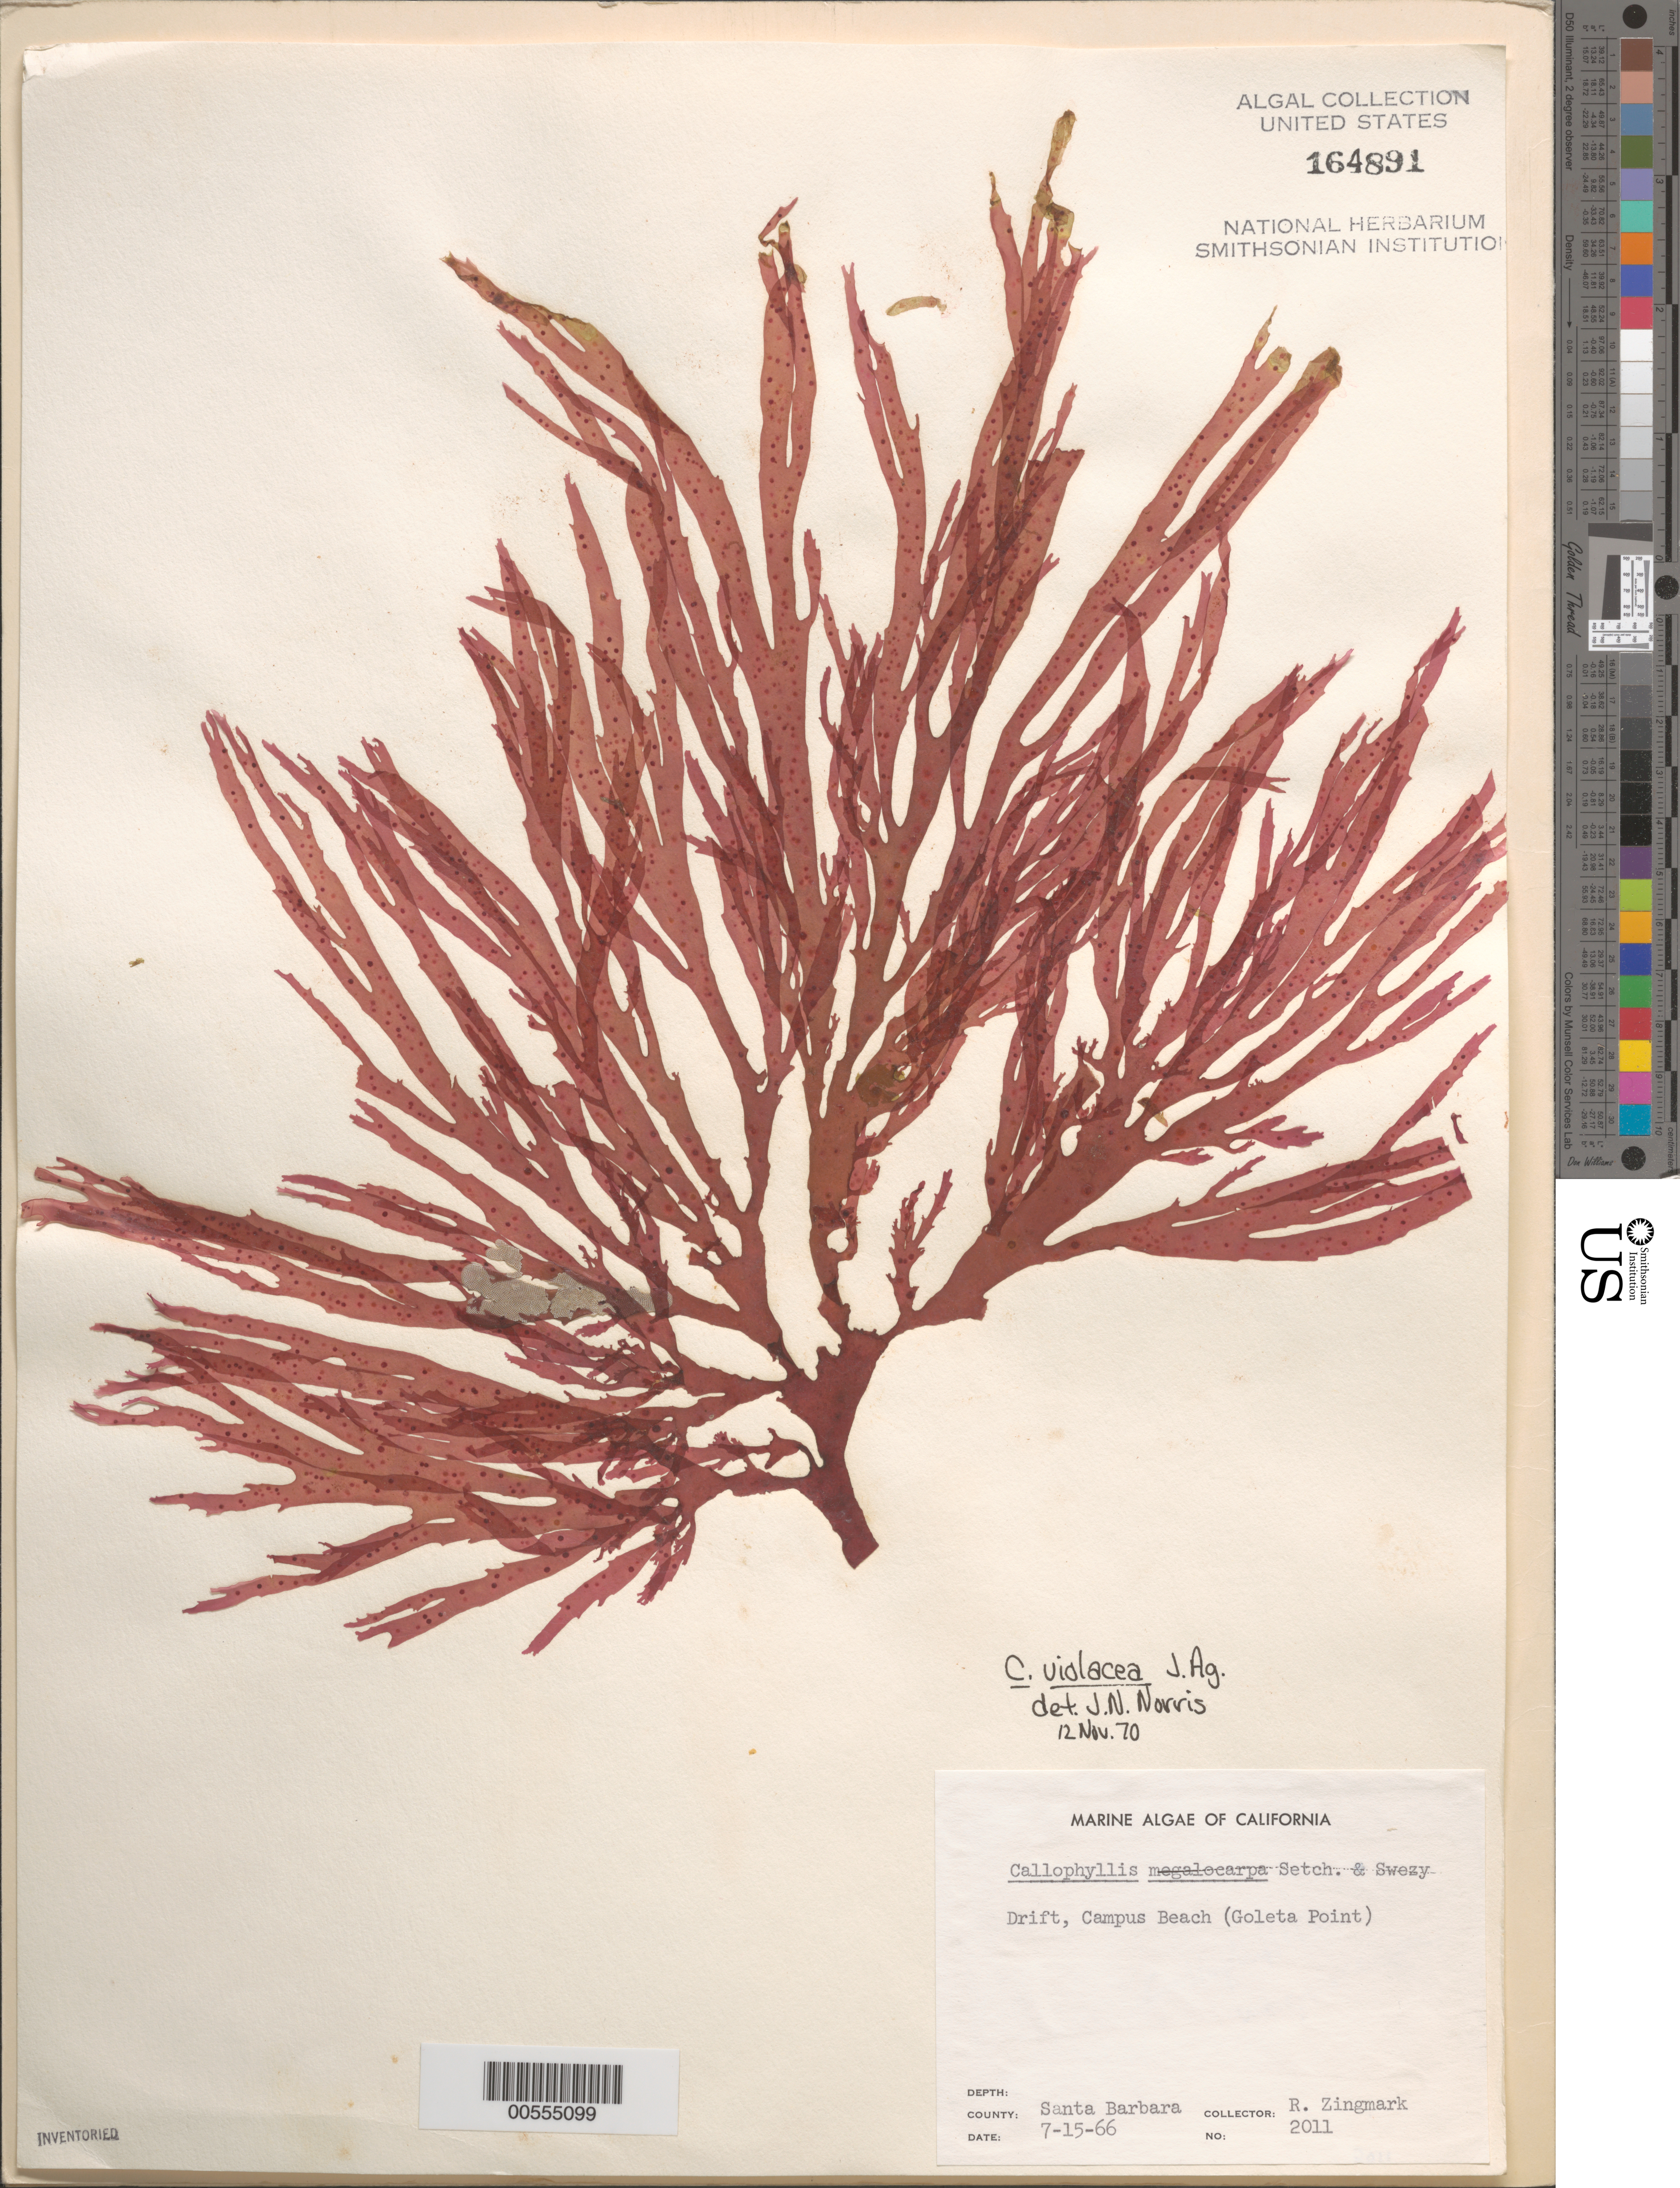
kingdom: Plantae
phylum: Rhodophyta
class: Florideophyceae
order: Gigartinales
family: Kallymeniaceae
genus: Callophyllis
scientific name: Callophyllis violacea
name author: J. Agardh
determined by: Norris, James N.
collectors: R. Zingmark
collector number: Neushul 2011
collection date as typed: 15 Jul 1966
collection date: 1966-07-15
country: United States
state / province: California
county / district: Santa Barbara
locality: Campus Beach, Goleta Point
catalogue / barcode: US 164891